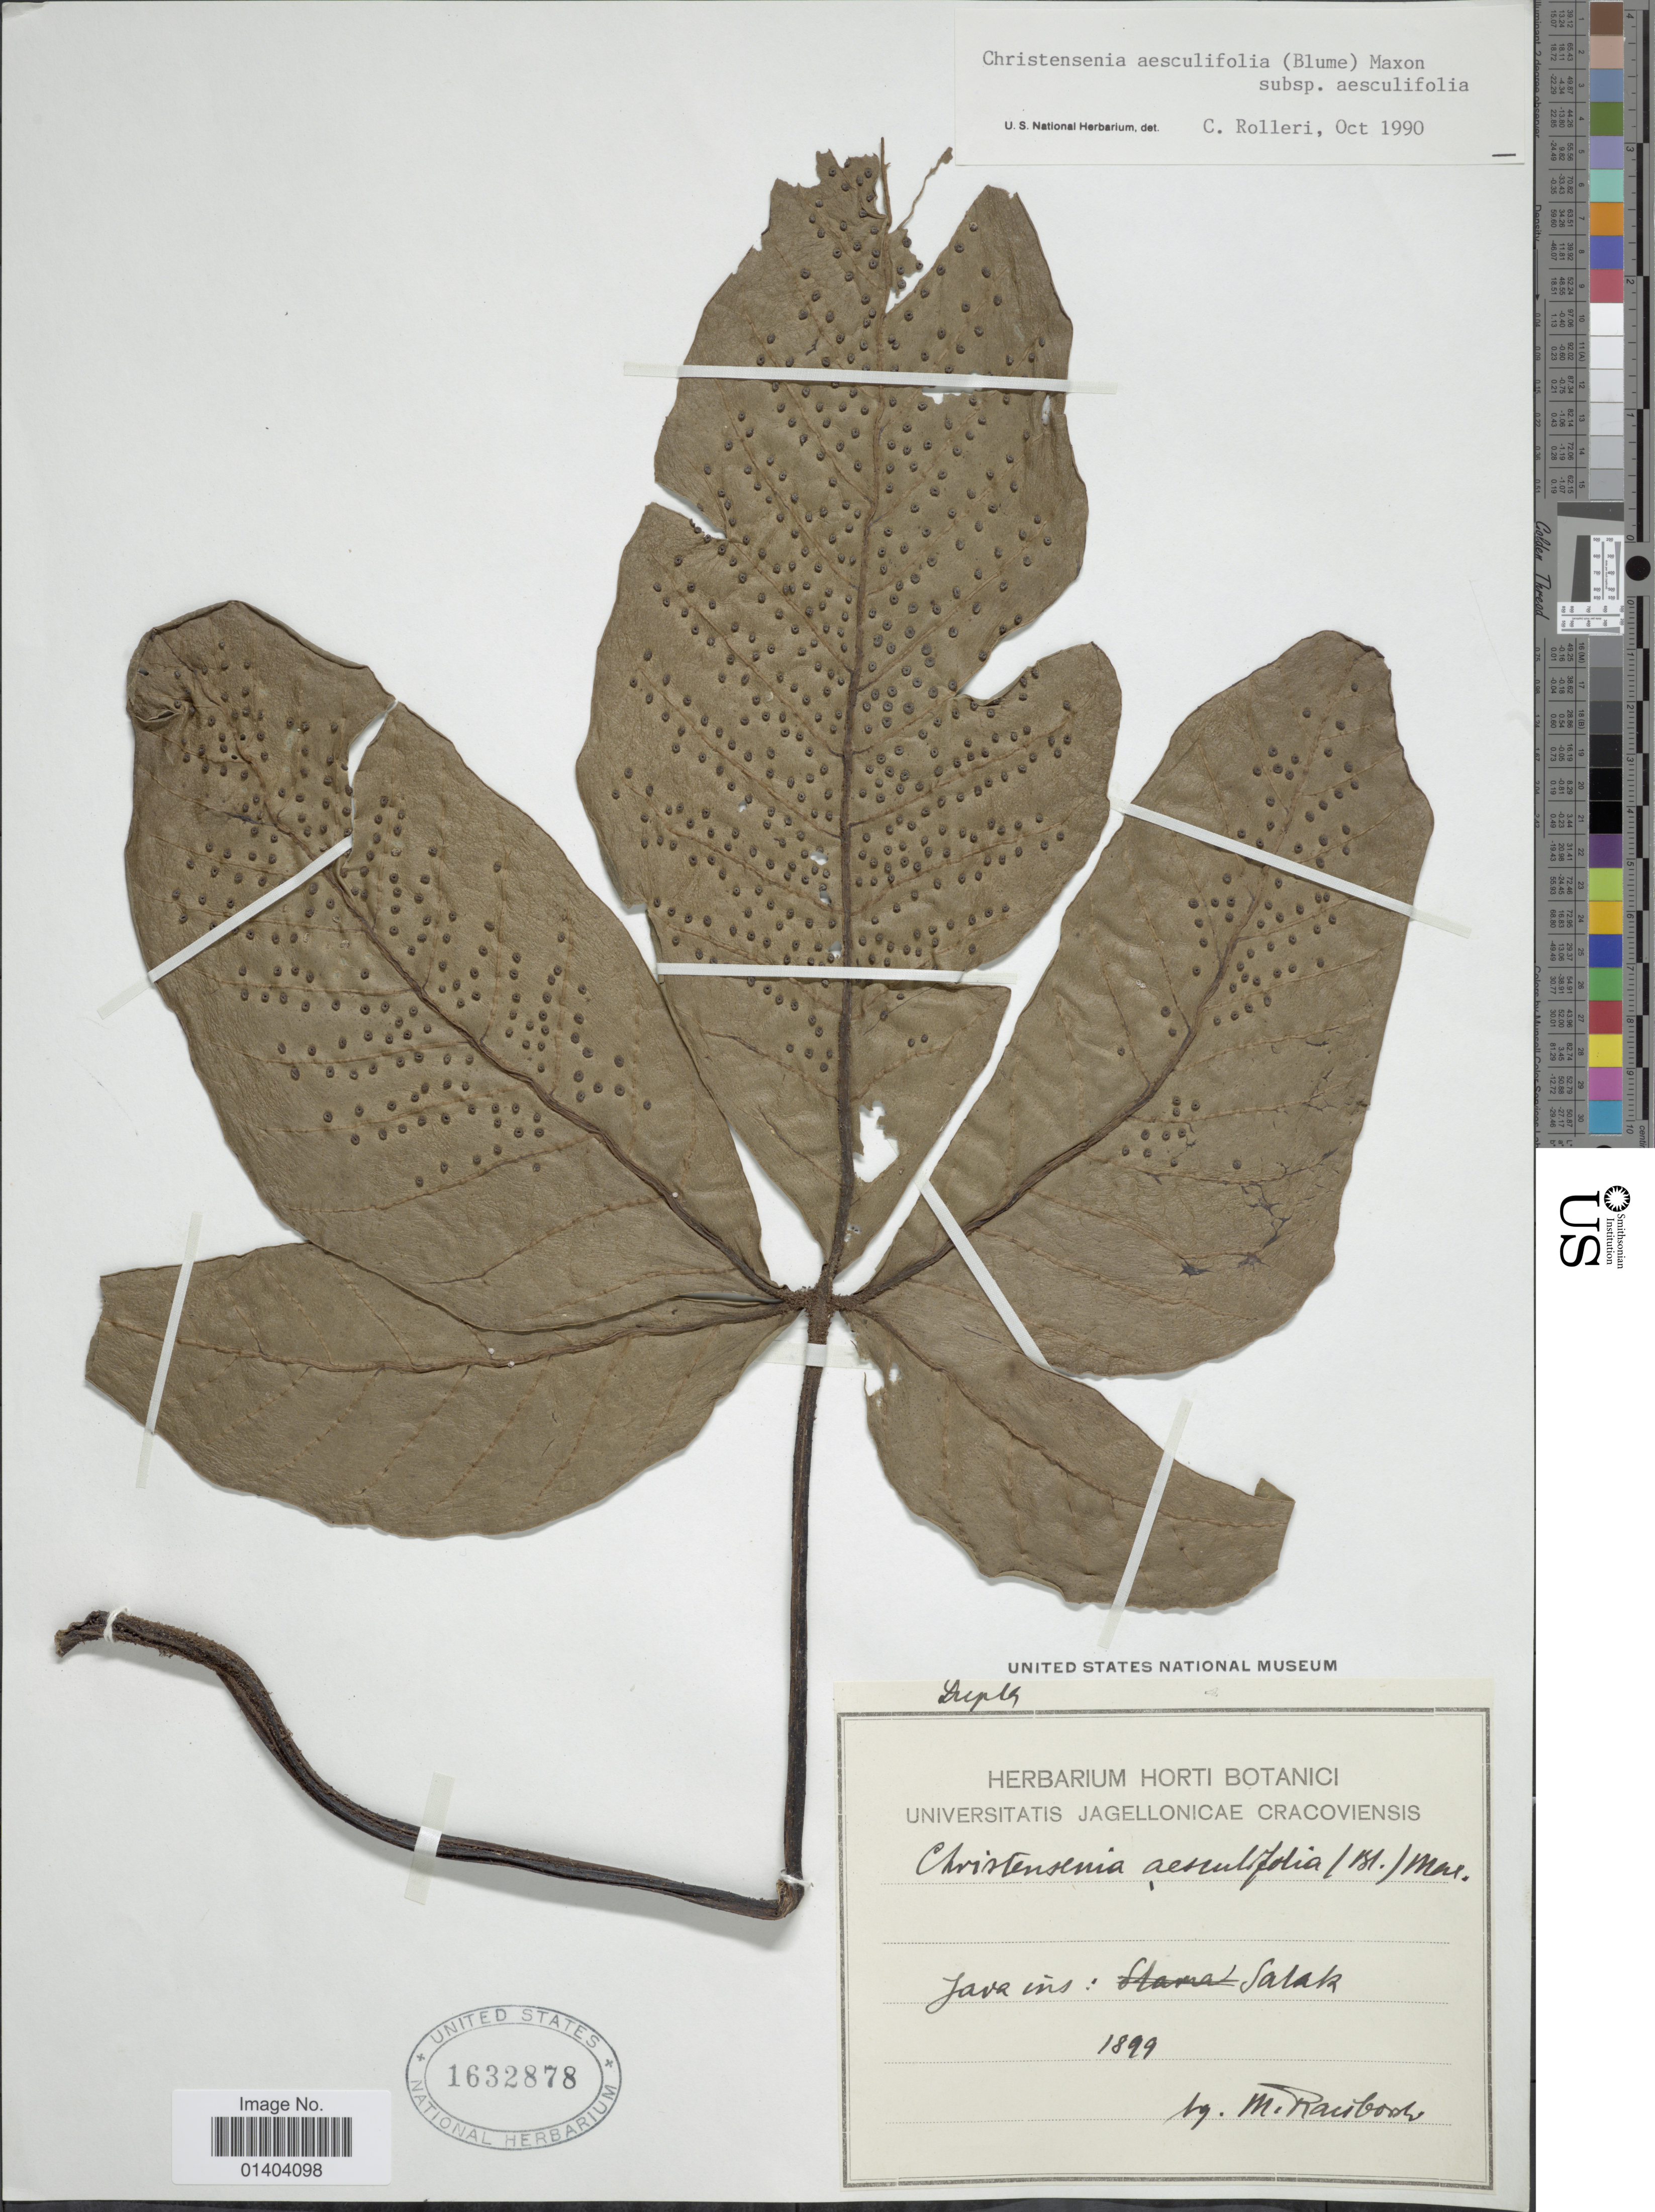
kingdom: Plantae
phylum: Tracheophyta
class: Polypodiopsida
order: Marattiales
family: Marattiaceae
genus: Christensenia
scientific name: Christensenia aesculifolia subsp. aesculifolia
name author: (Blume) Maxon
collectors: M. Raubosch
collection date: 1899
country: Indonesia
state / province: Java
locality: Java ins. Salak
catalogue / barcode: US 1632878